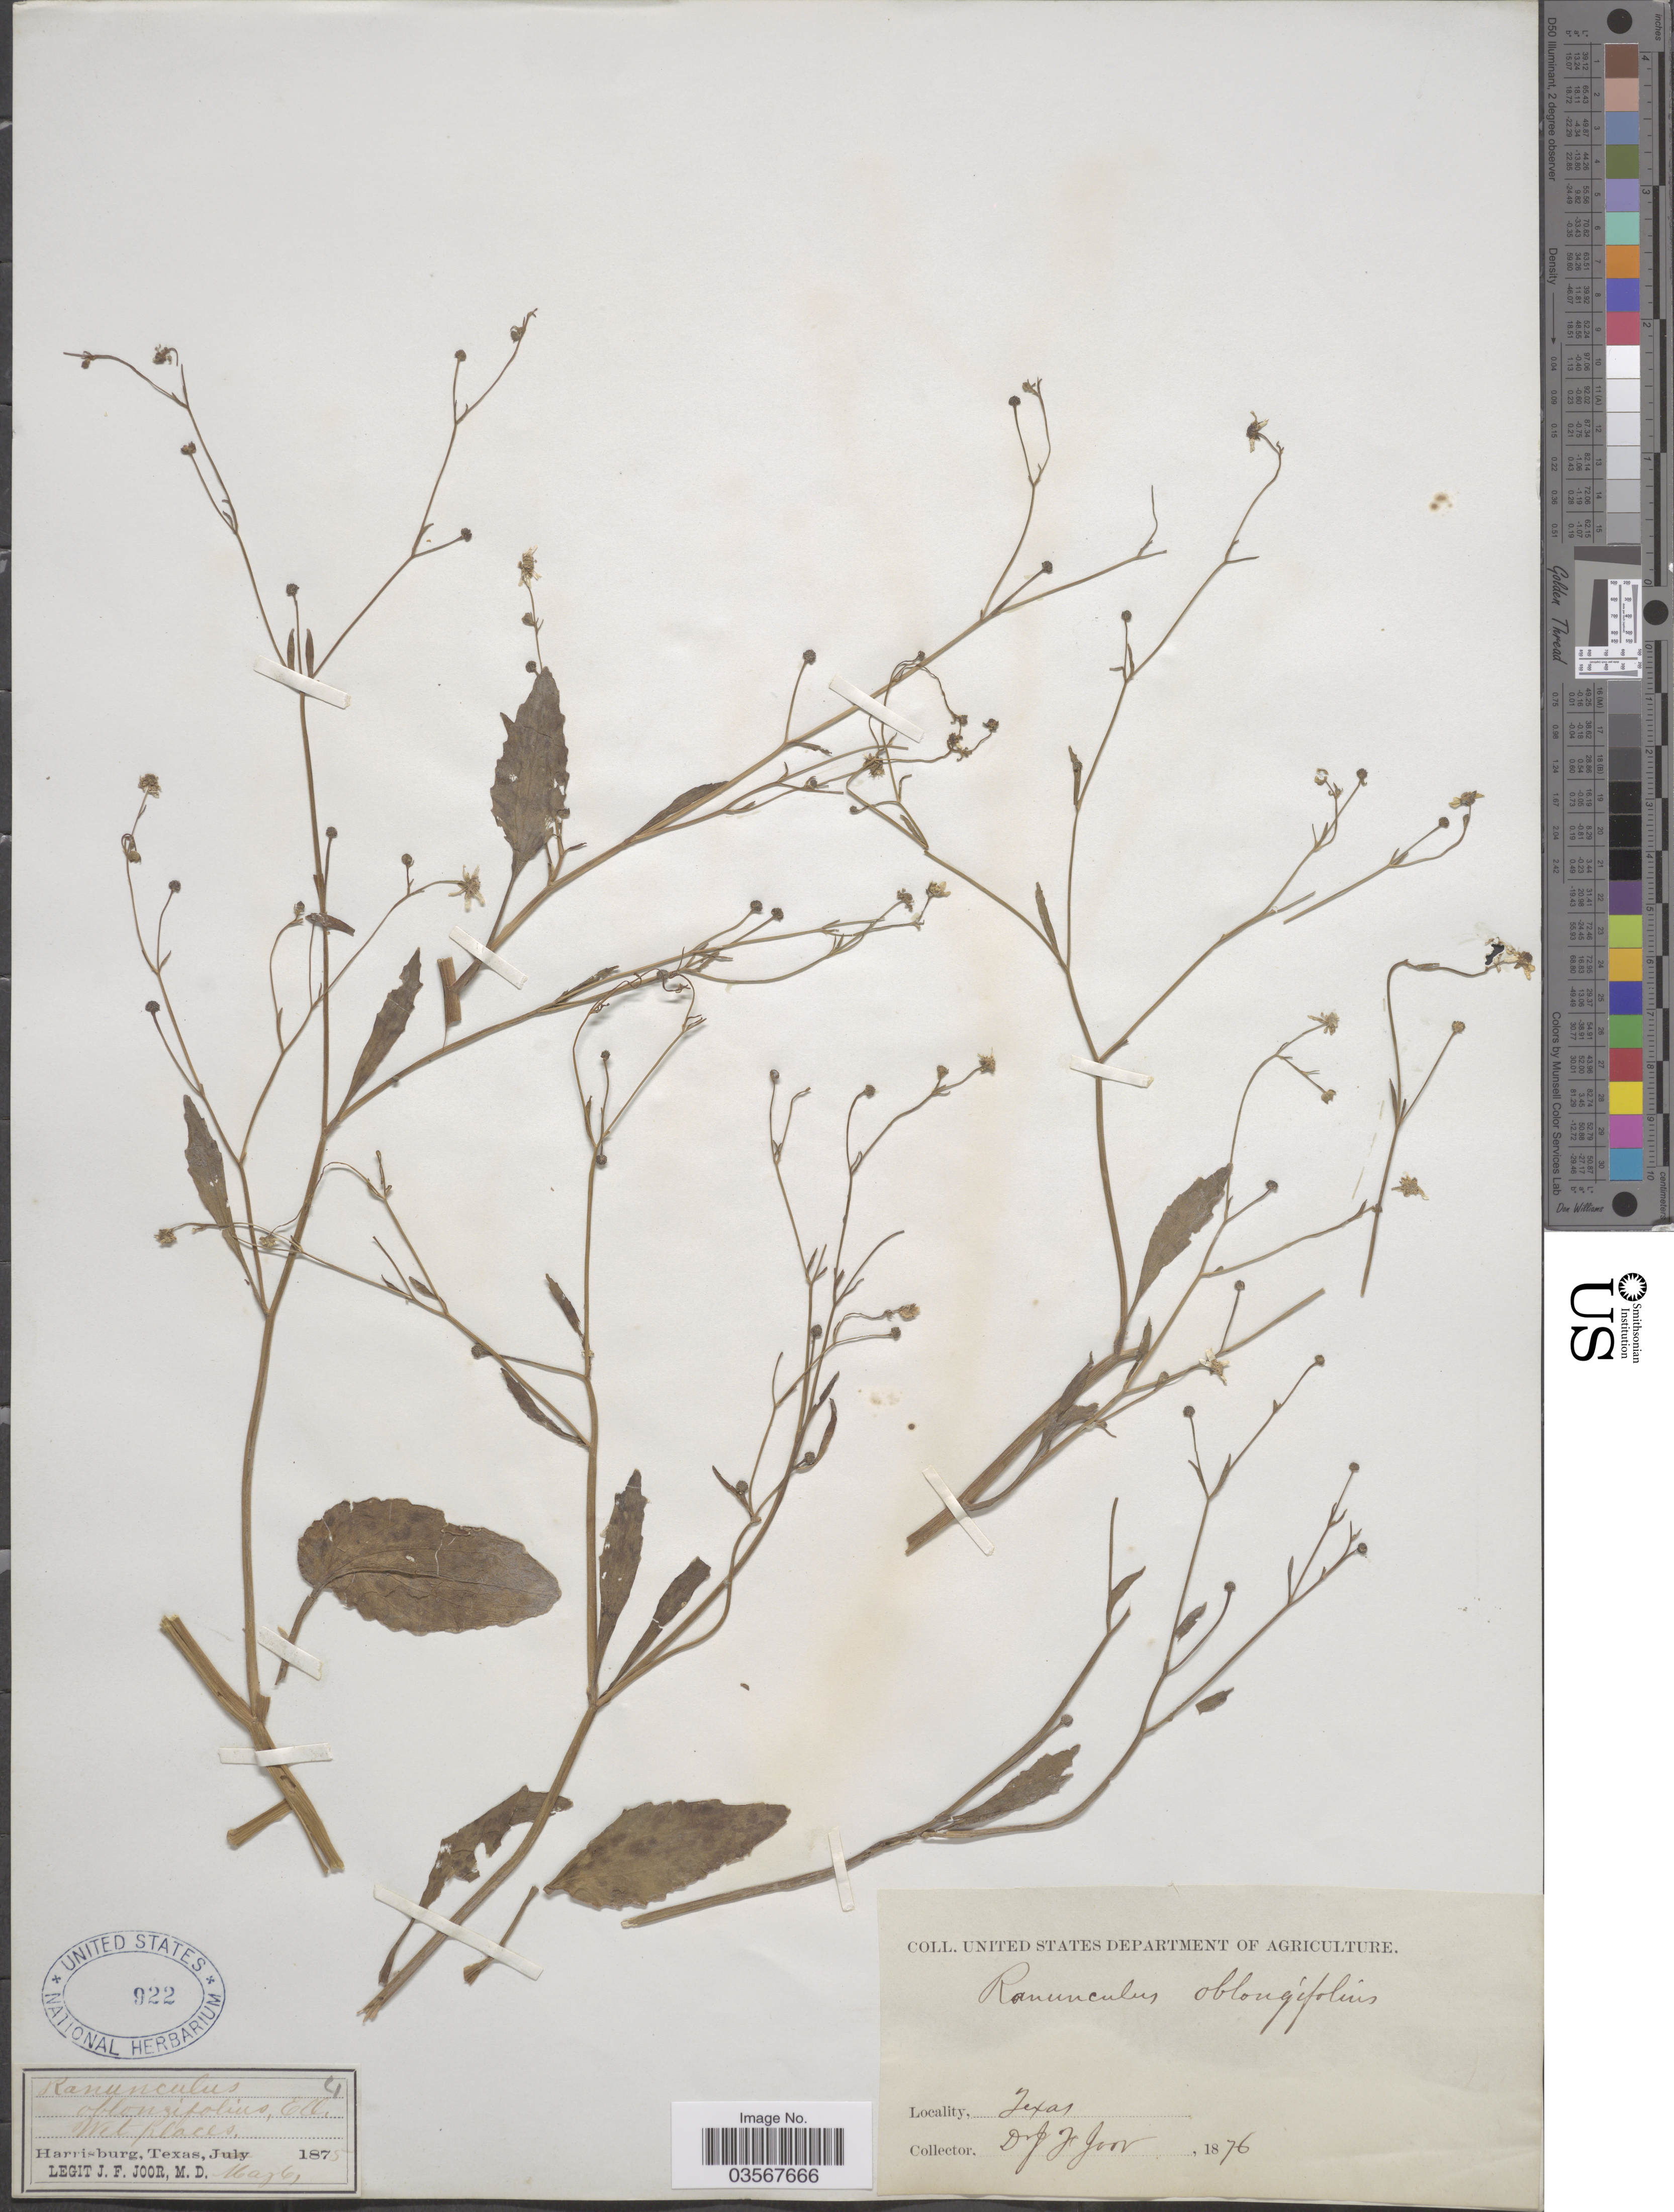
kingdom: Plantae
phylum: Tracheophyta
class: Magnoliopsida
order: Ranunculales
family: Ranunculaceae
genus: Ranunculus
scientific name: Ranunculus laxicaulis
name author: (Torr. & A. Gray) Darby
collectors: J. F. Joor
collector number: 4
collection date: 1875-05-06/1876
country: United States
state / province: Texas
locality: Harrisburg.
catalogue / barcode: US 922